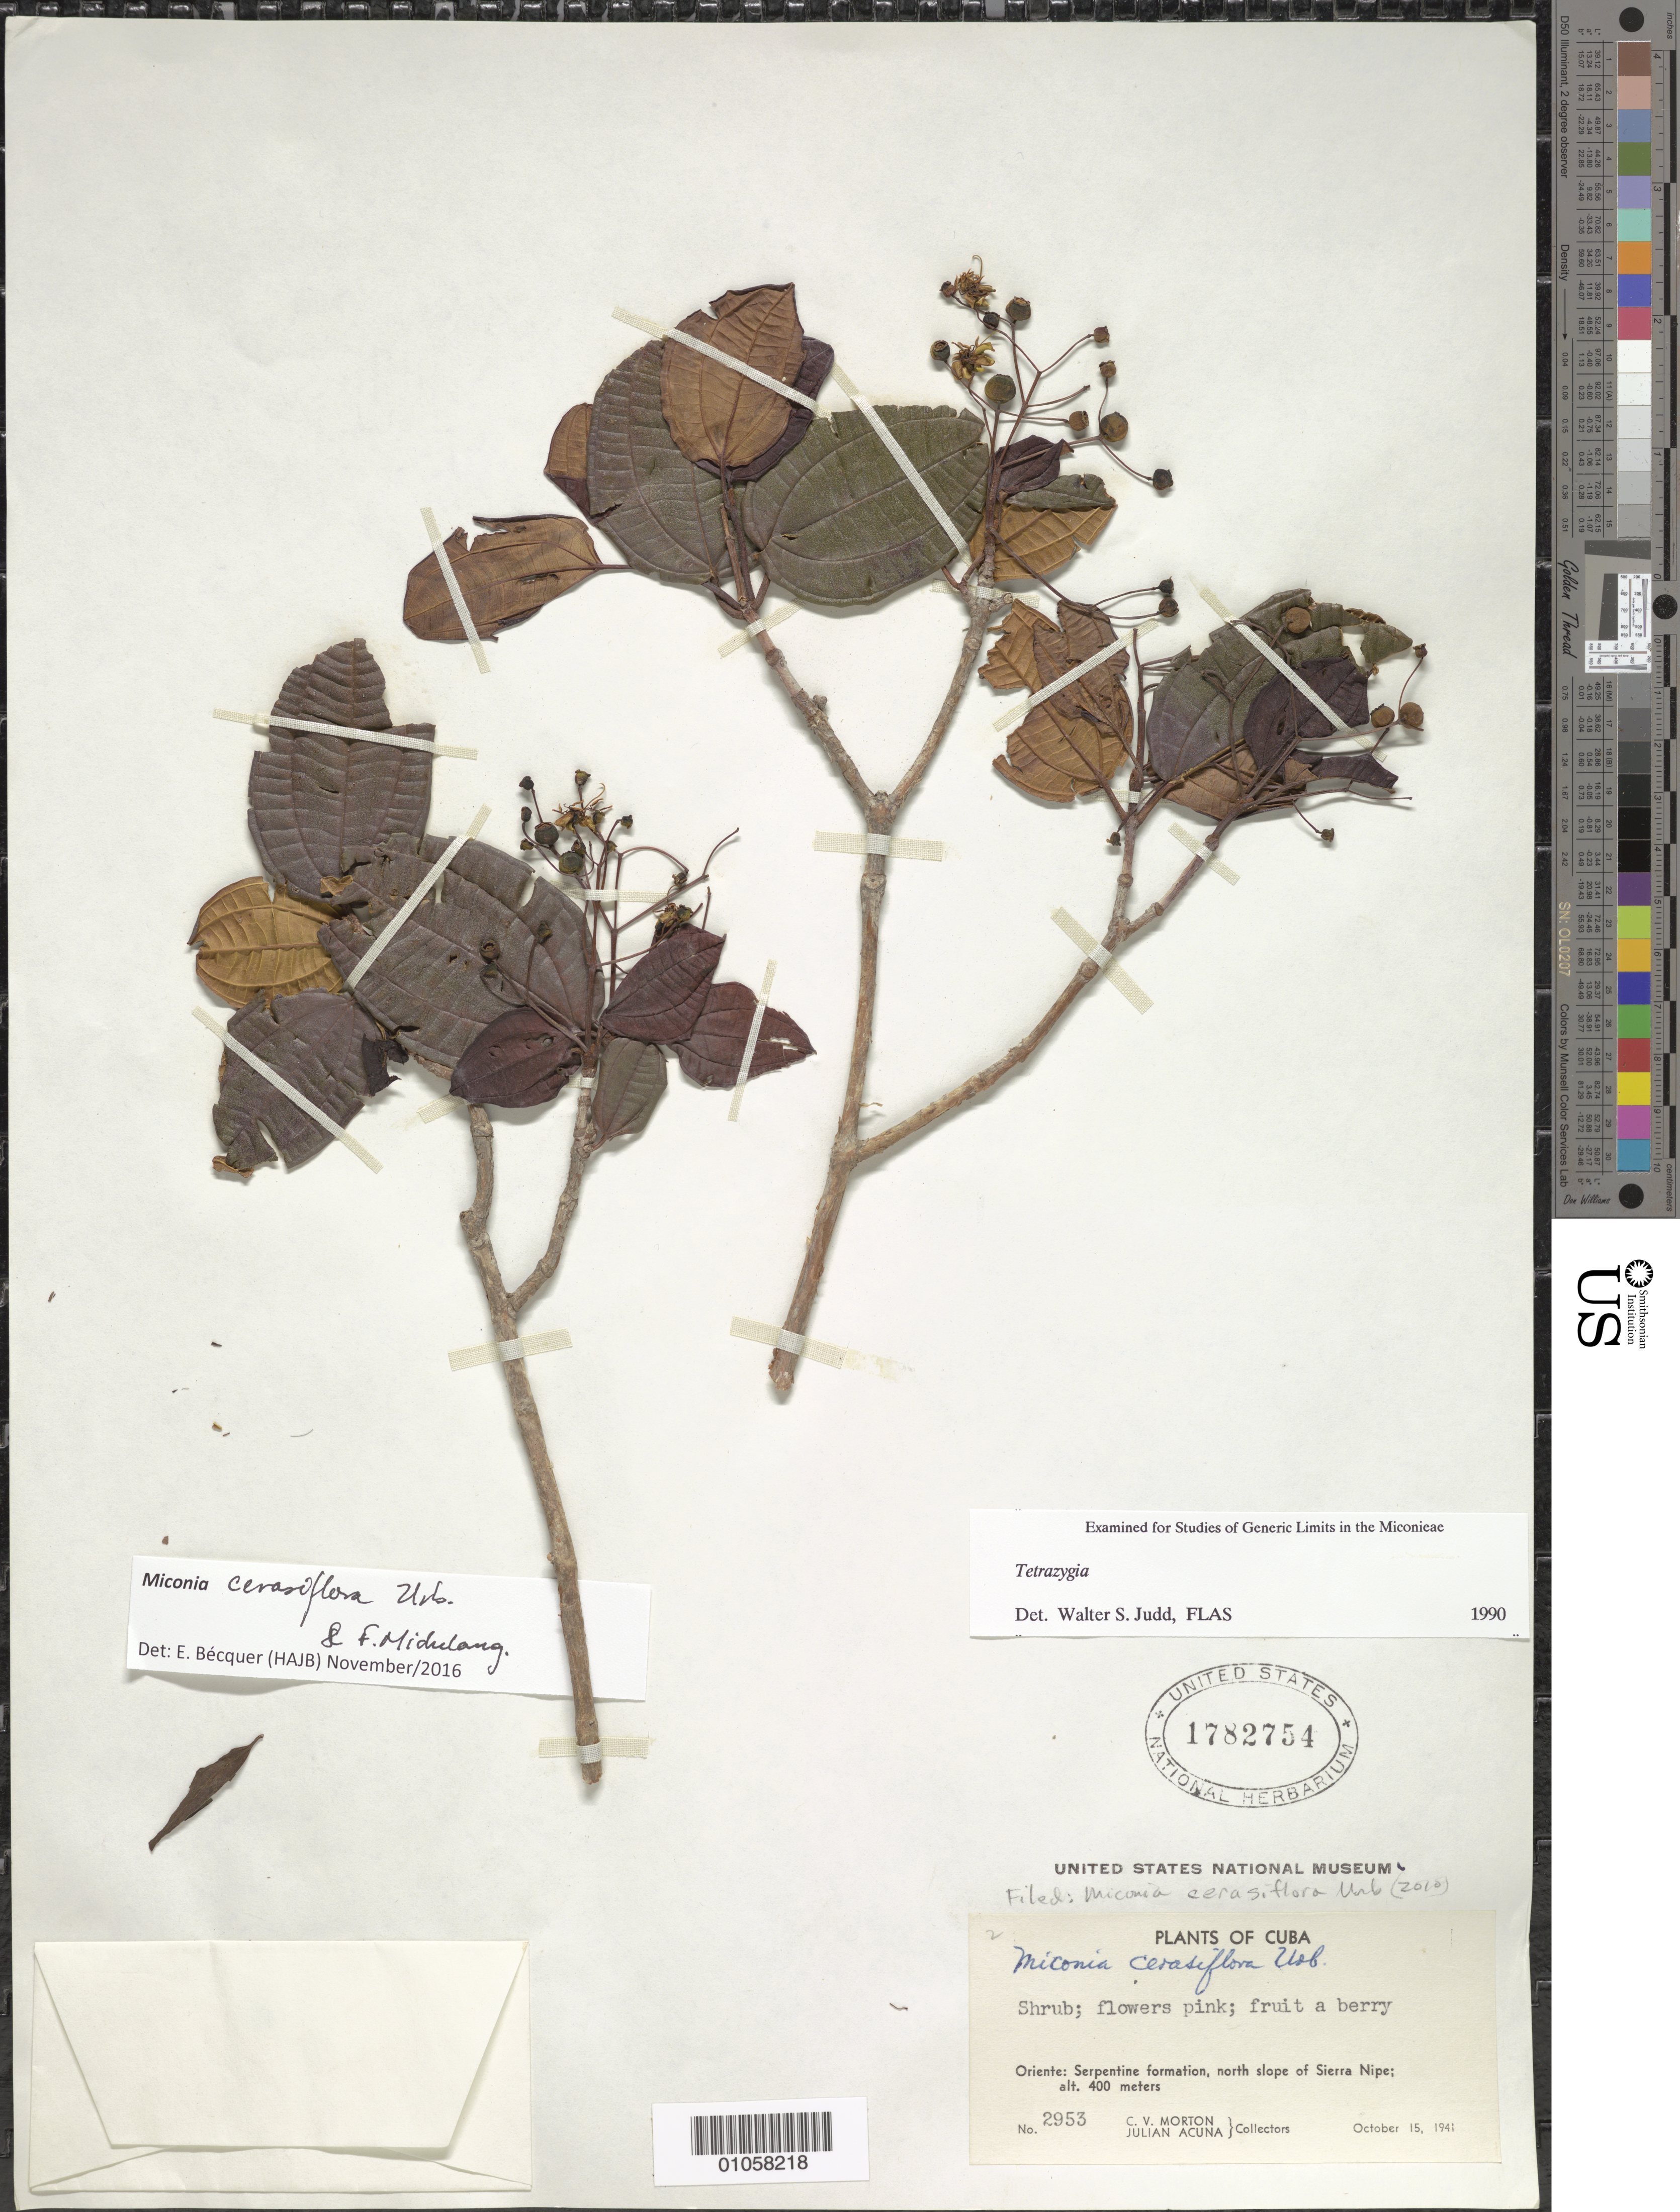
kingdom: Plantae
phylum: Tracheophyta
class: Magnoliopsida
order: Myrtales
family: Melastomataceae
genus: Miconia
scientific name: Miconia cerasiflora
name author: Urb.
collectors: C. V. Morton, Acuña & J. Acuña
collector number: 2953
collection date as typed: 15 Oct 1941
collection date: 1941-10-15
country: Cuba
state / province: Holguín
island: Cuba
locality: Sierra Nipe, N slope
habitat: Serpentine formation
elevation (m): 400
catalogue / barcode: US 1782754